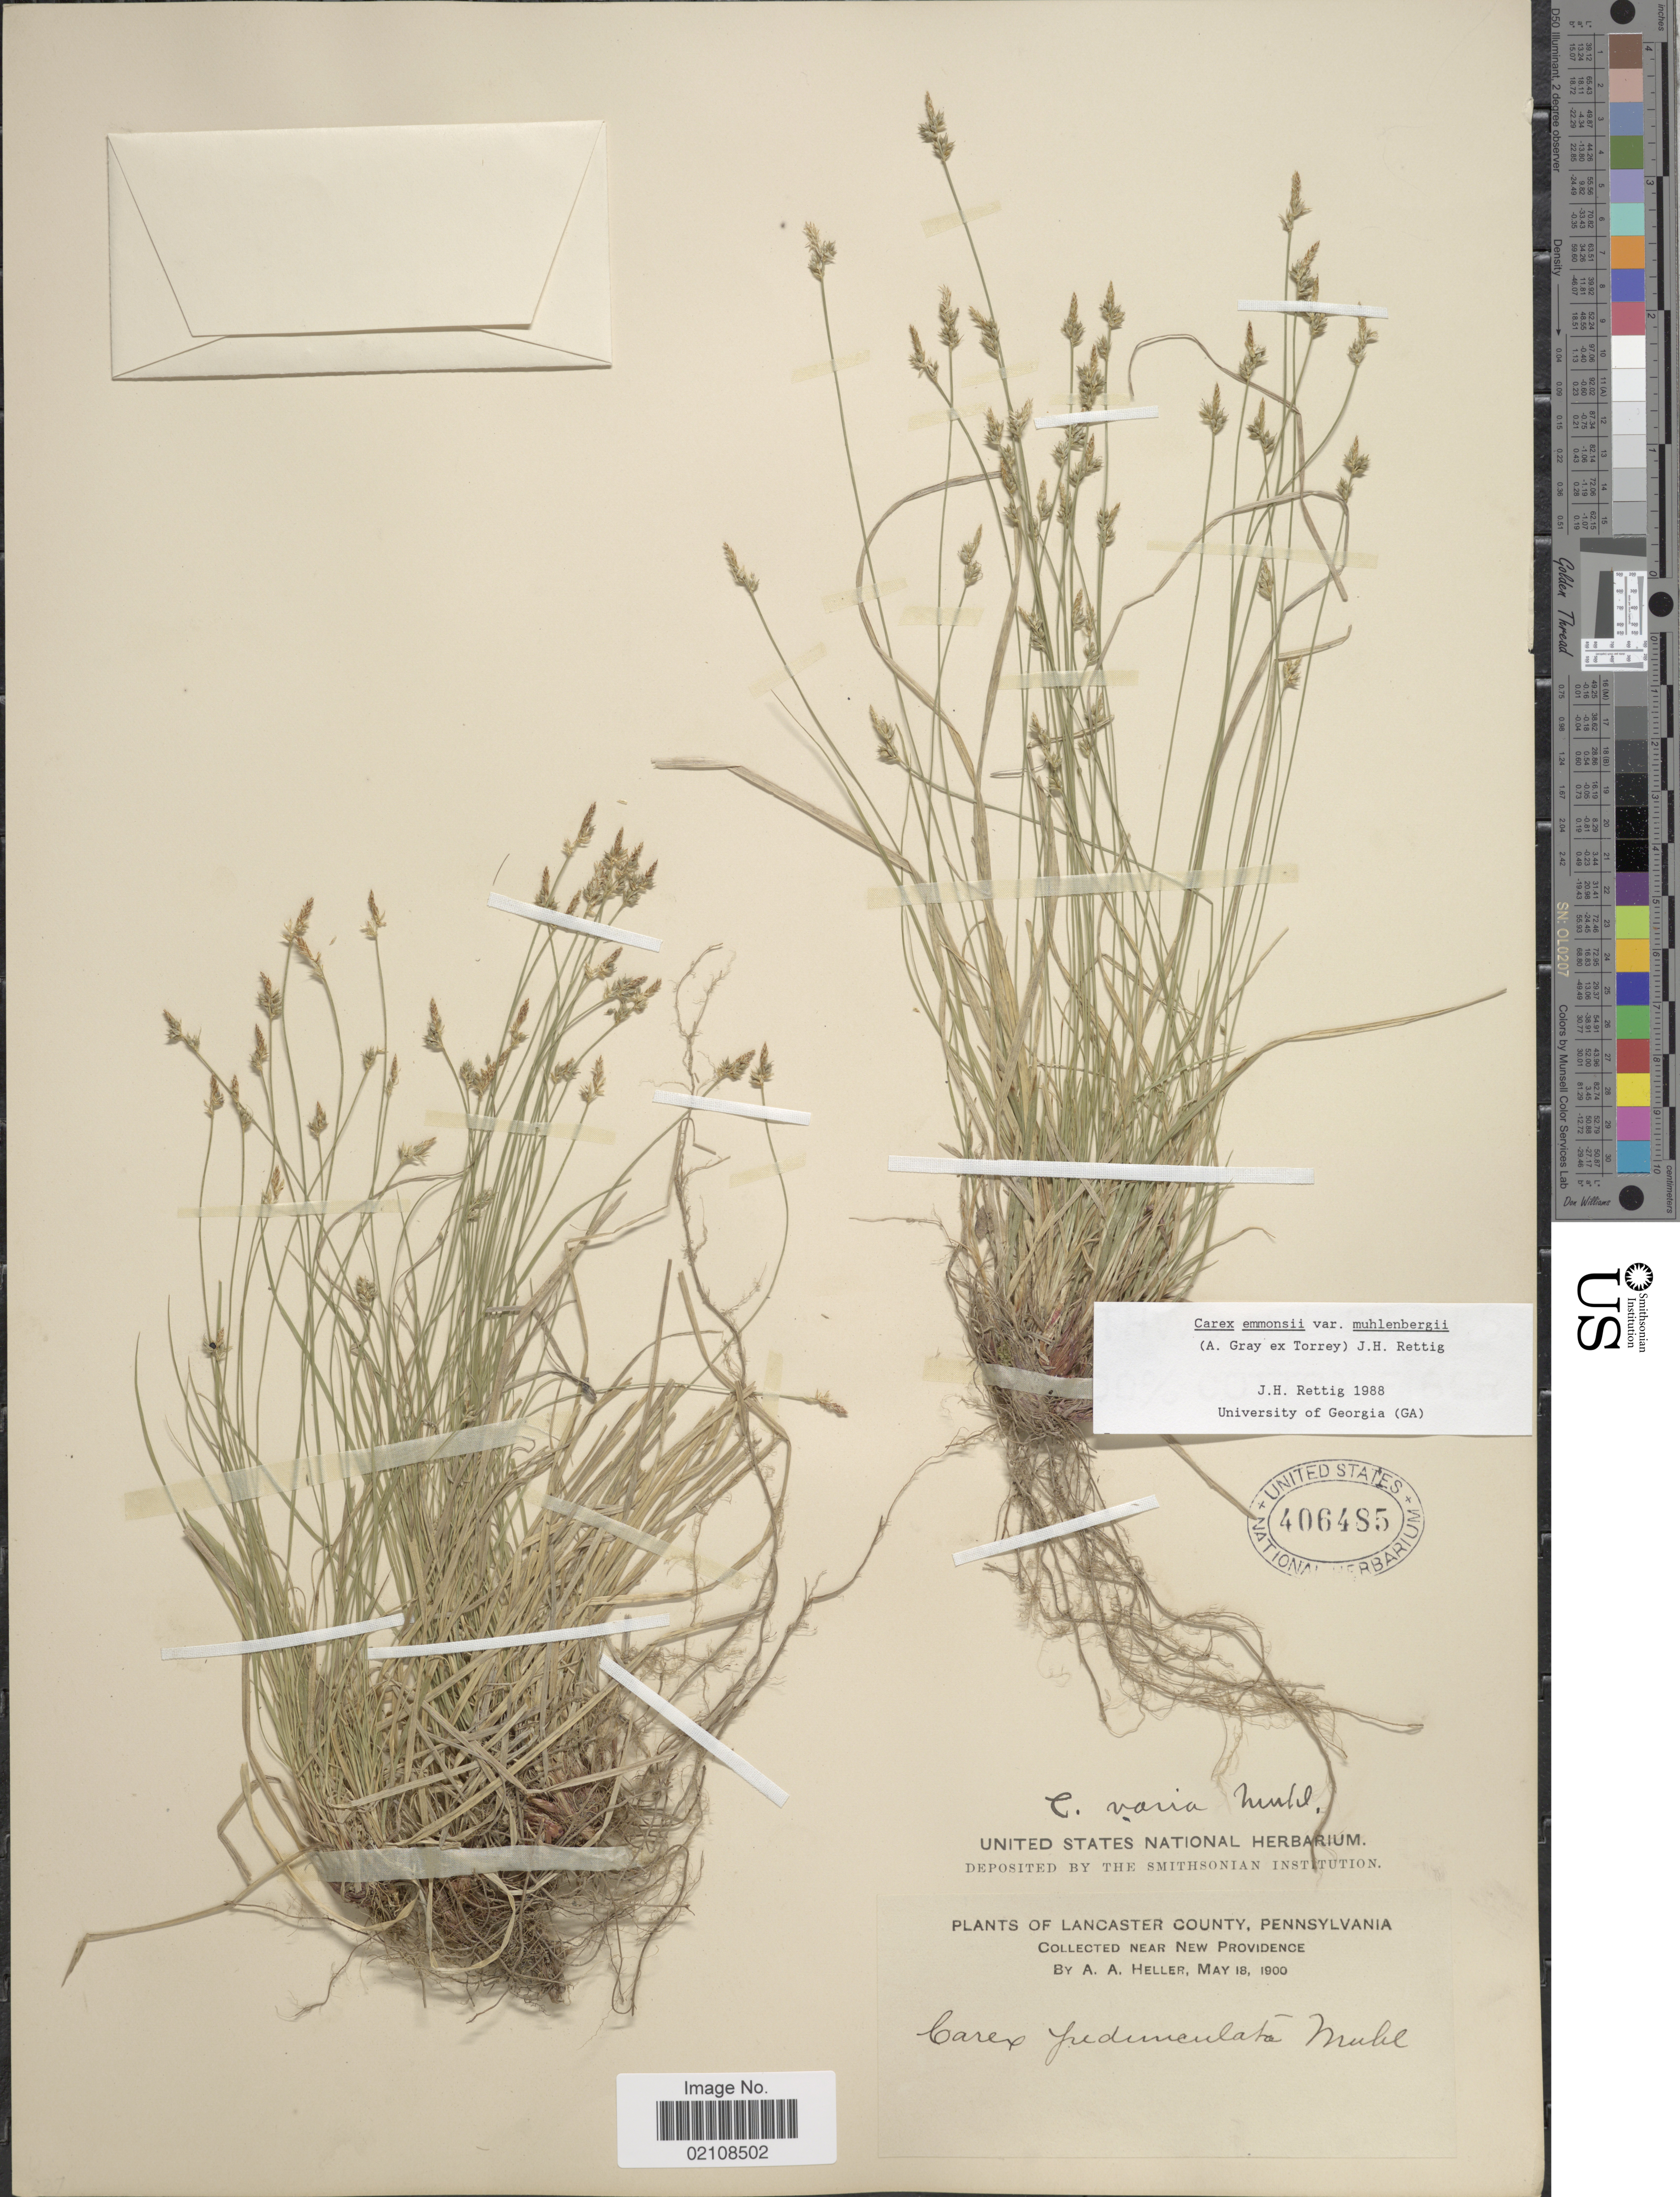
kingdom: Plantae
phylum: Tracheophyta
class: Liliopsida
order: Poales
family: Cyperaceae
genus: Carex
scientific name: Carex albicans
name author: Willd. ex Spreng.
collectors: A. A. Heller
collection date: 1900-05-18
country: United States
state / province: Pennsylvania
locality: Lancaster County, near New Providence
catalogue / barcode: US 406485